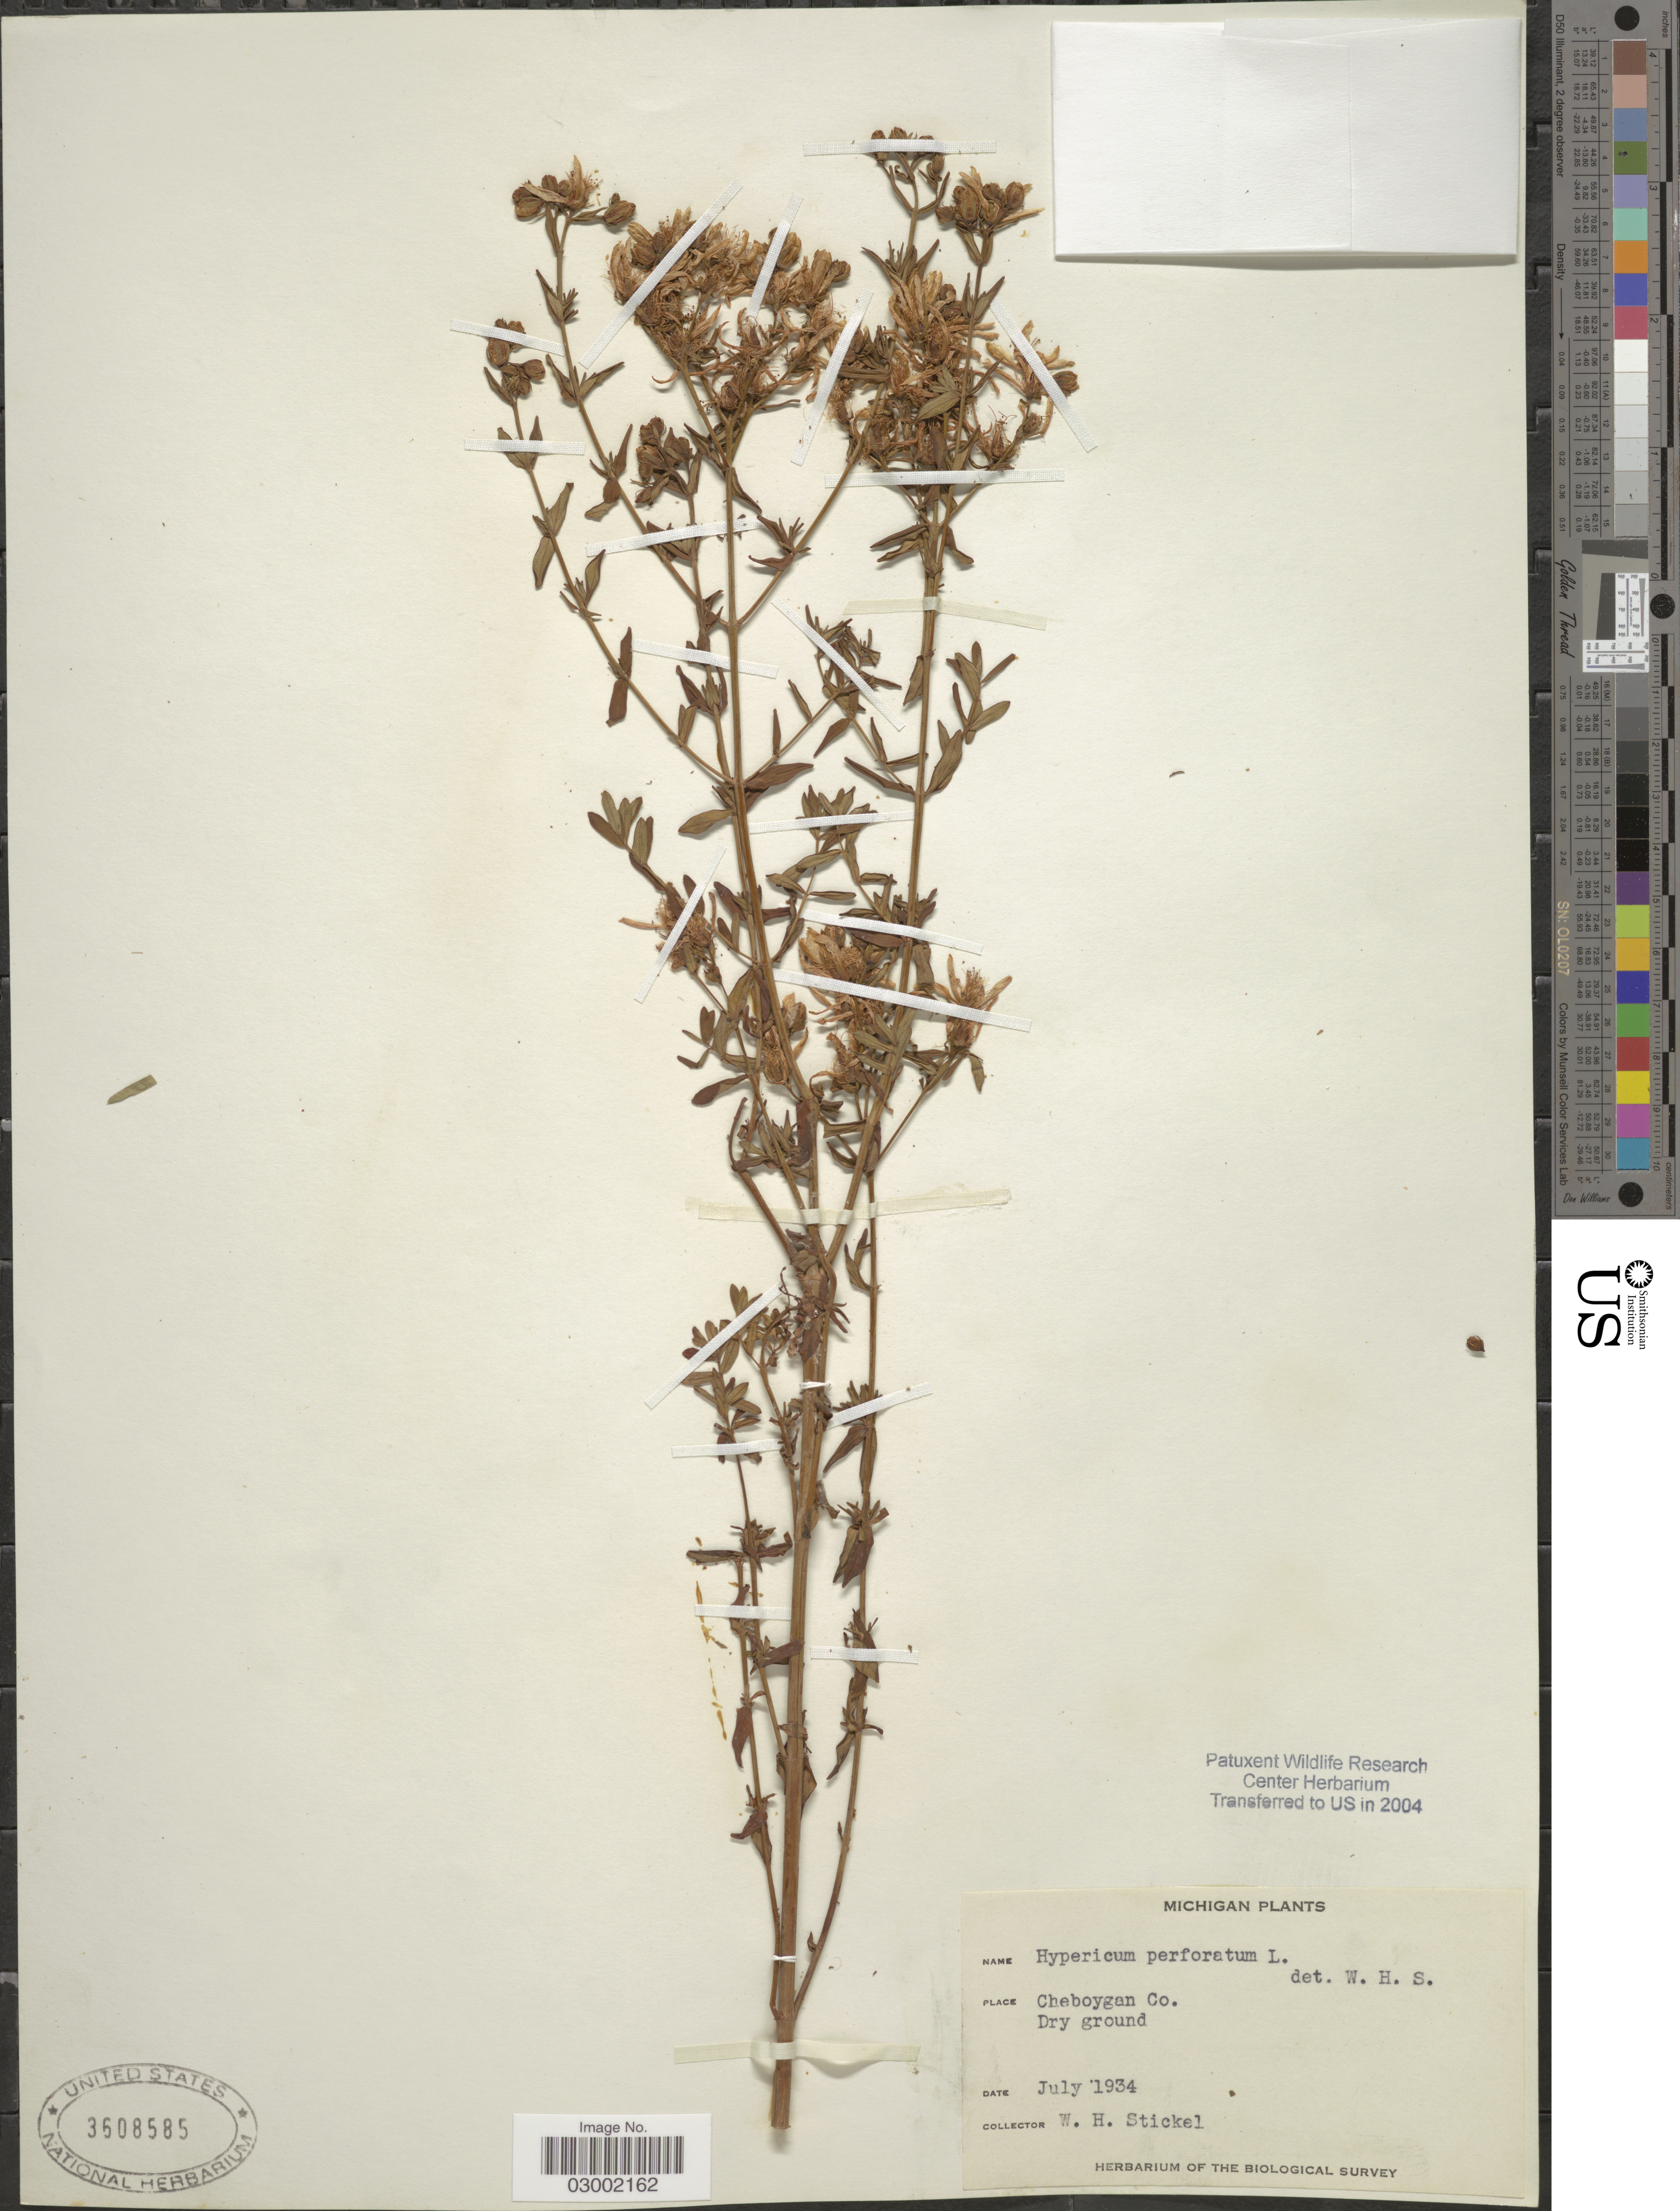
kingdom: Plantae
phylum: Tracheophyta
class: Magnoliopsida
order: Malpighiales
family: Hypericaceae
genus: Hypericum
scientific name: Hypericum perforatum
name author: L.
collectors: W. Stickel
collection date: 1934-07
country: United States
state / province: Michigan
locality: Cheboygan Co. Dry ground.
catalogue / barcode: US 3608585